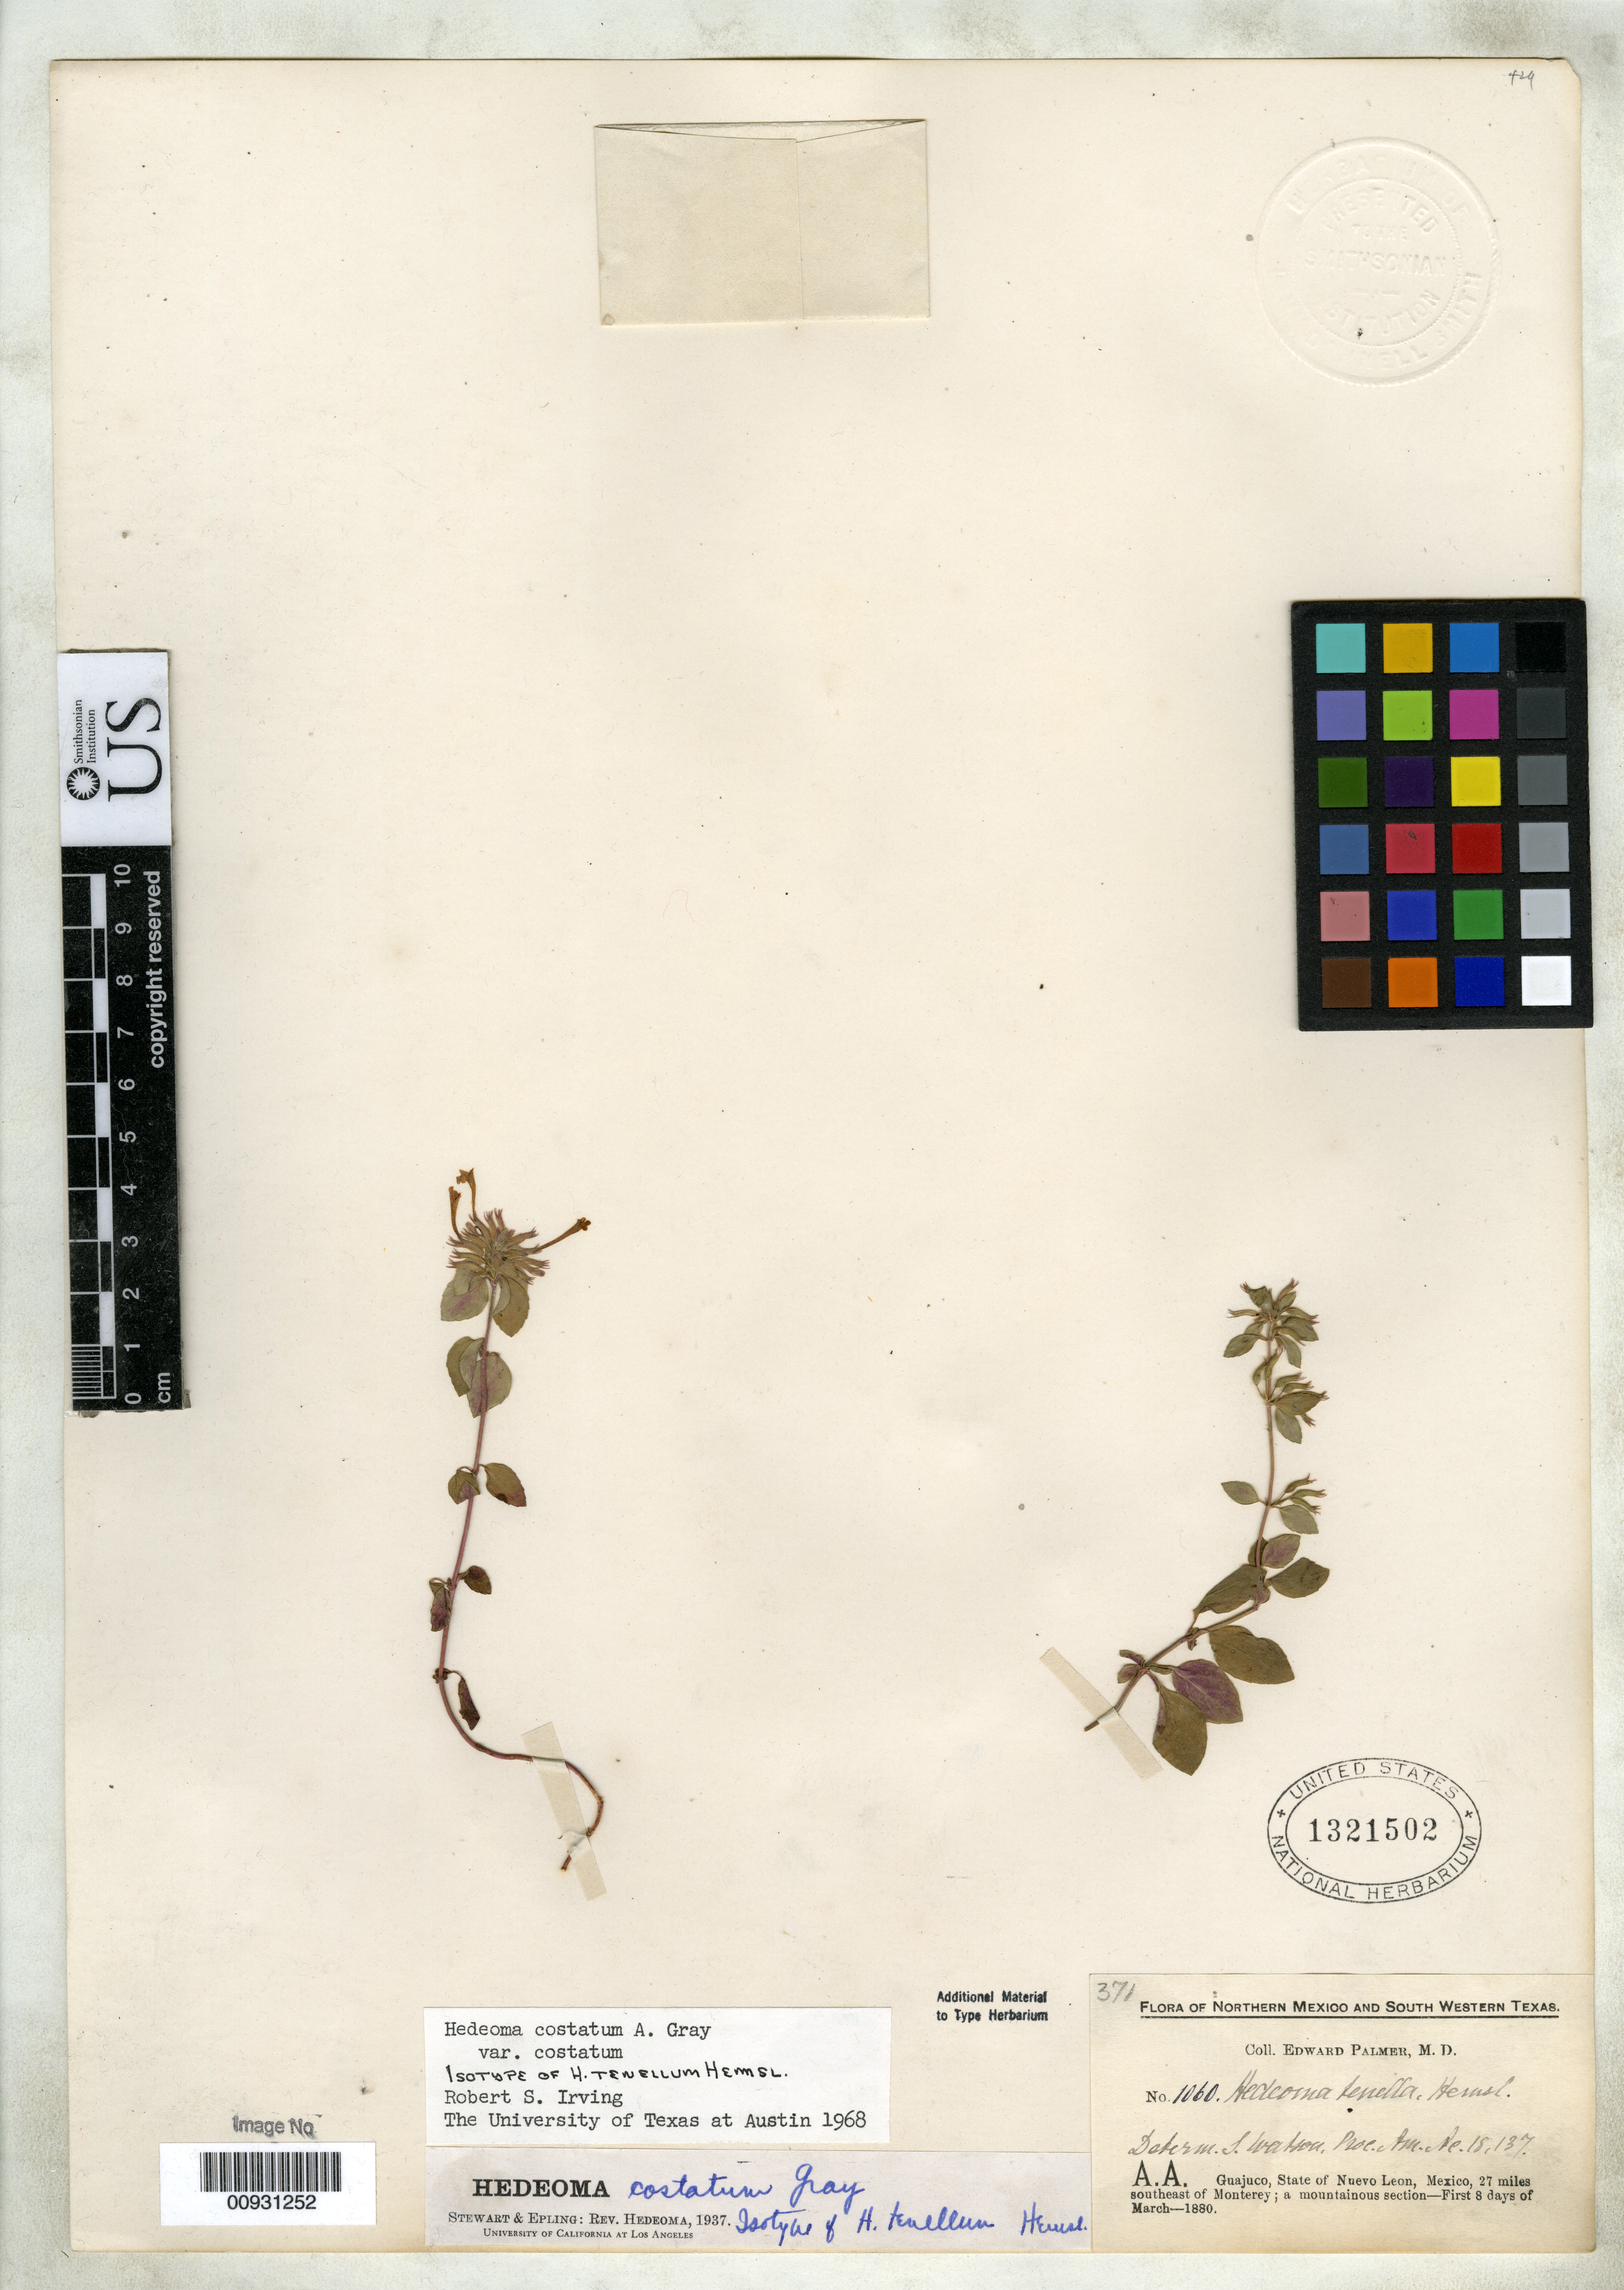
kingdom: Plantae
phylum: Tracheophyta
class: Magnoliopsida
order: Lamiales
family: Lamiaceae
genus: Hedeoma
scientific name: Hedeoma tenella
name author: Hemsl.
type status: Isotype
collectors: E. Palmer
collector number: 1060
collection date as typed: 01 Mar 1880 to 08 Mar 1880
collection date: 1880-03-01/1880-03-08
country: Mexico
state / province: Nuevo León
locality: Guajuco. 27 Miles southeast of Monterey.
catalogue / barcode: US 1321502